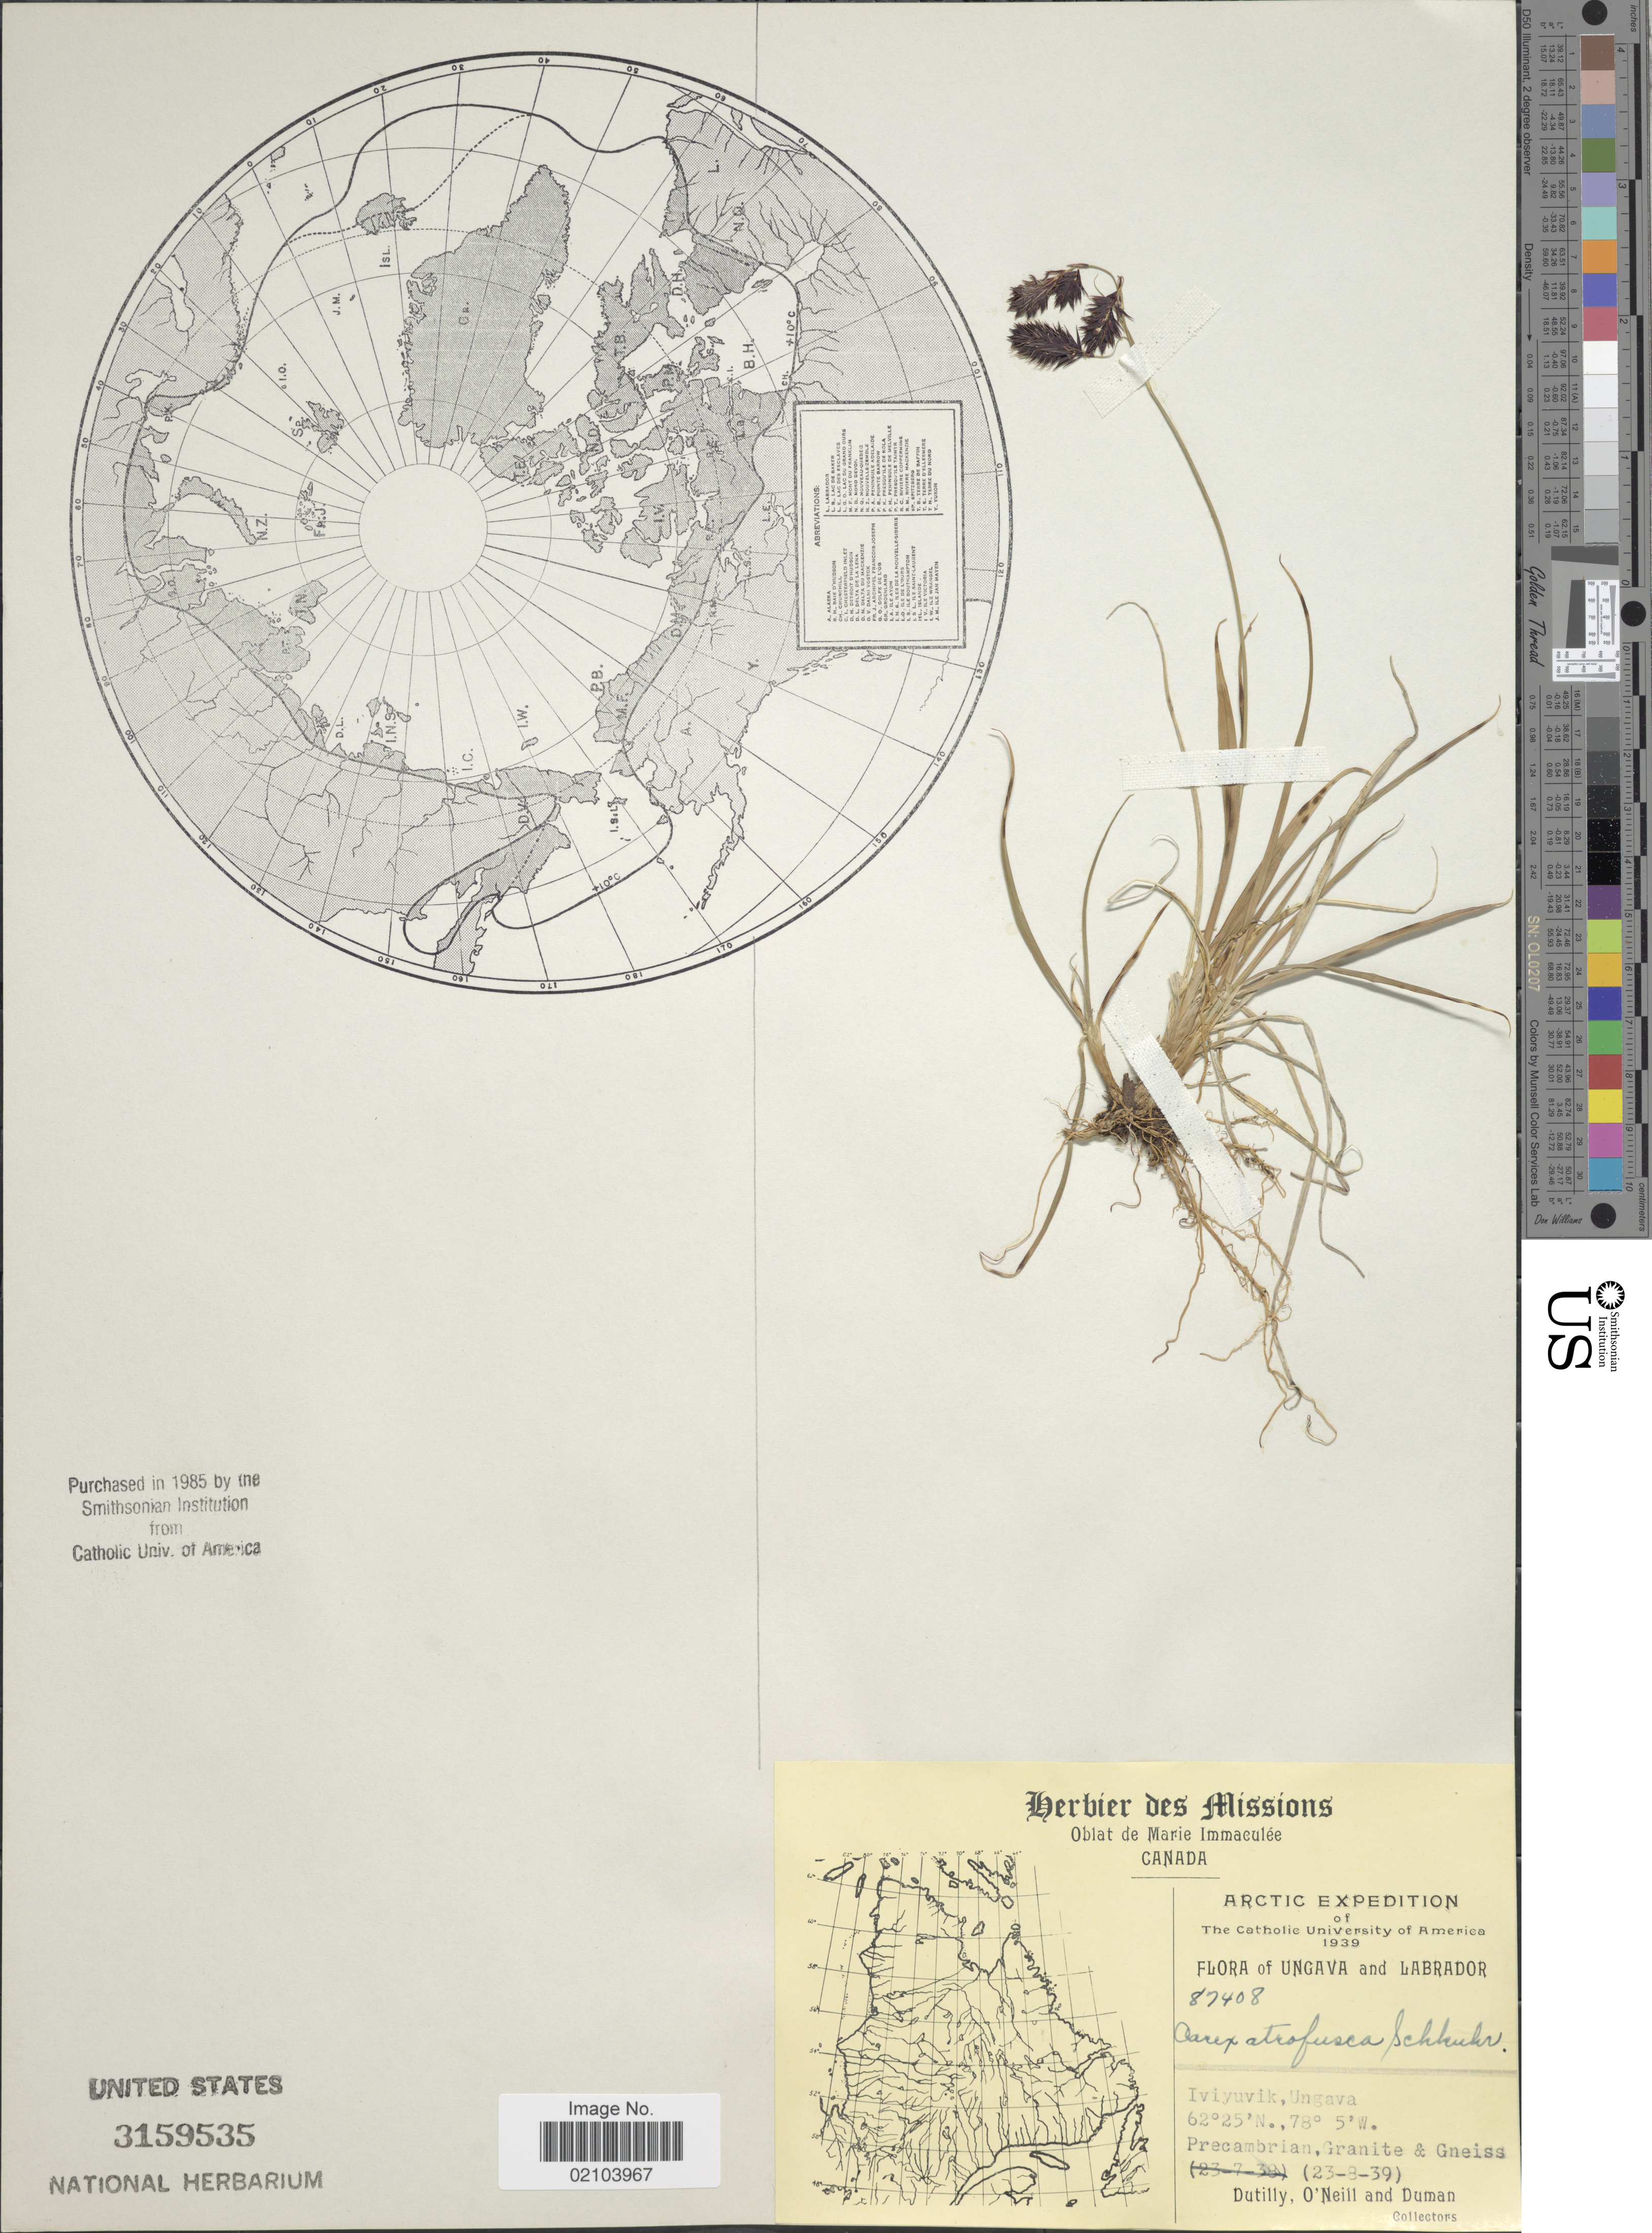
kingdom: Plantae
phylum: Tracheophyta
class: Liliopsida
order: Poales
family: Cyperaceae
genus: Carex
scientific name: Carex atrofusca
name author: Schkuhr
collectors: -. Dutilly, O'Neil & -. Duman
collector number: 87408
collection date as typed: Transcribed d/m/y: 23/8/39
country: Canada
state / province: Quebec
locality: Arctic. Ungava and Labrador. Iviyuvik, Ungava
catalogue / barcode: US 3159535